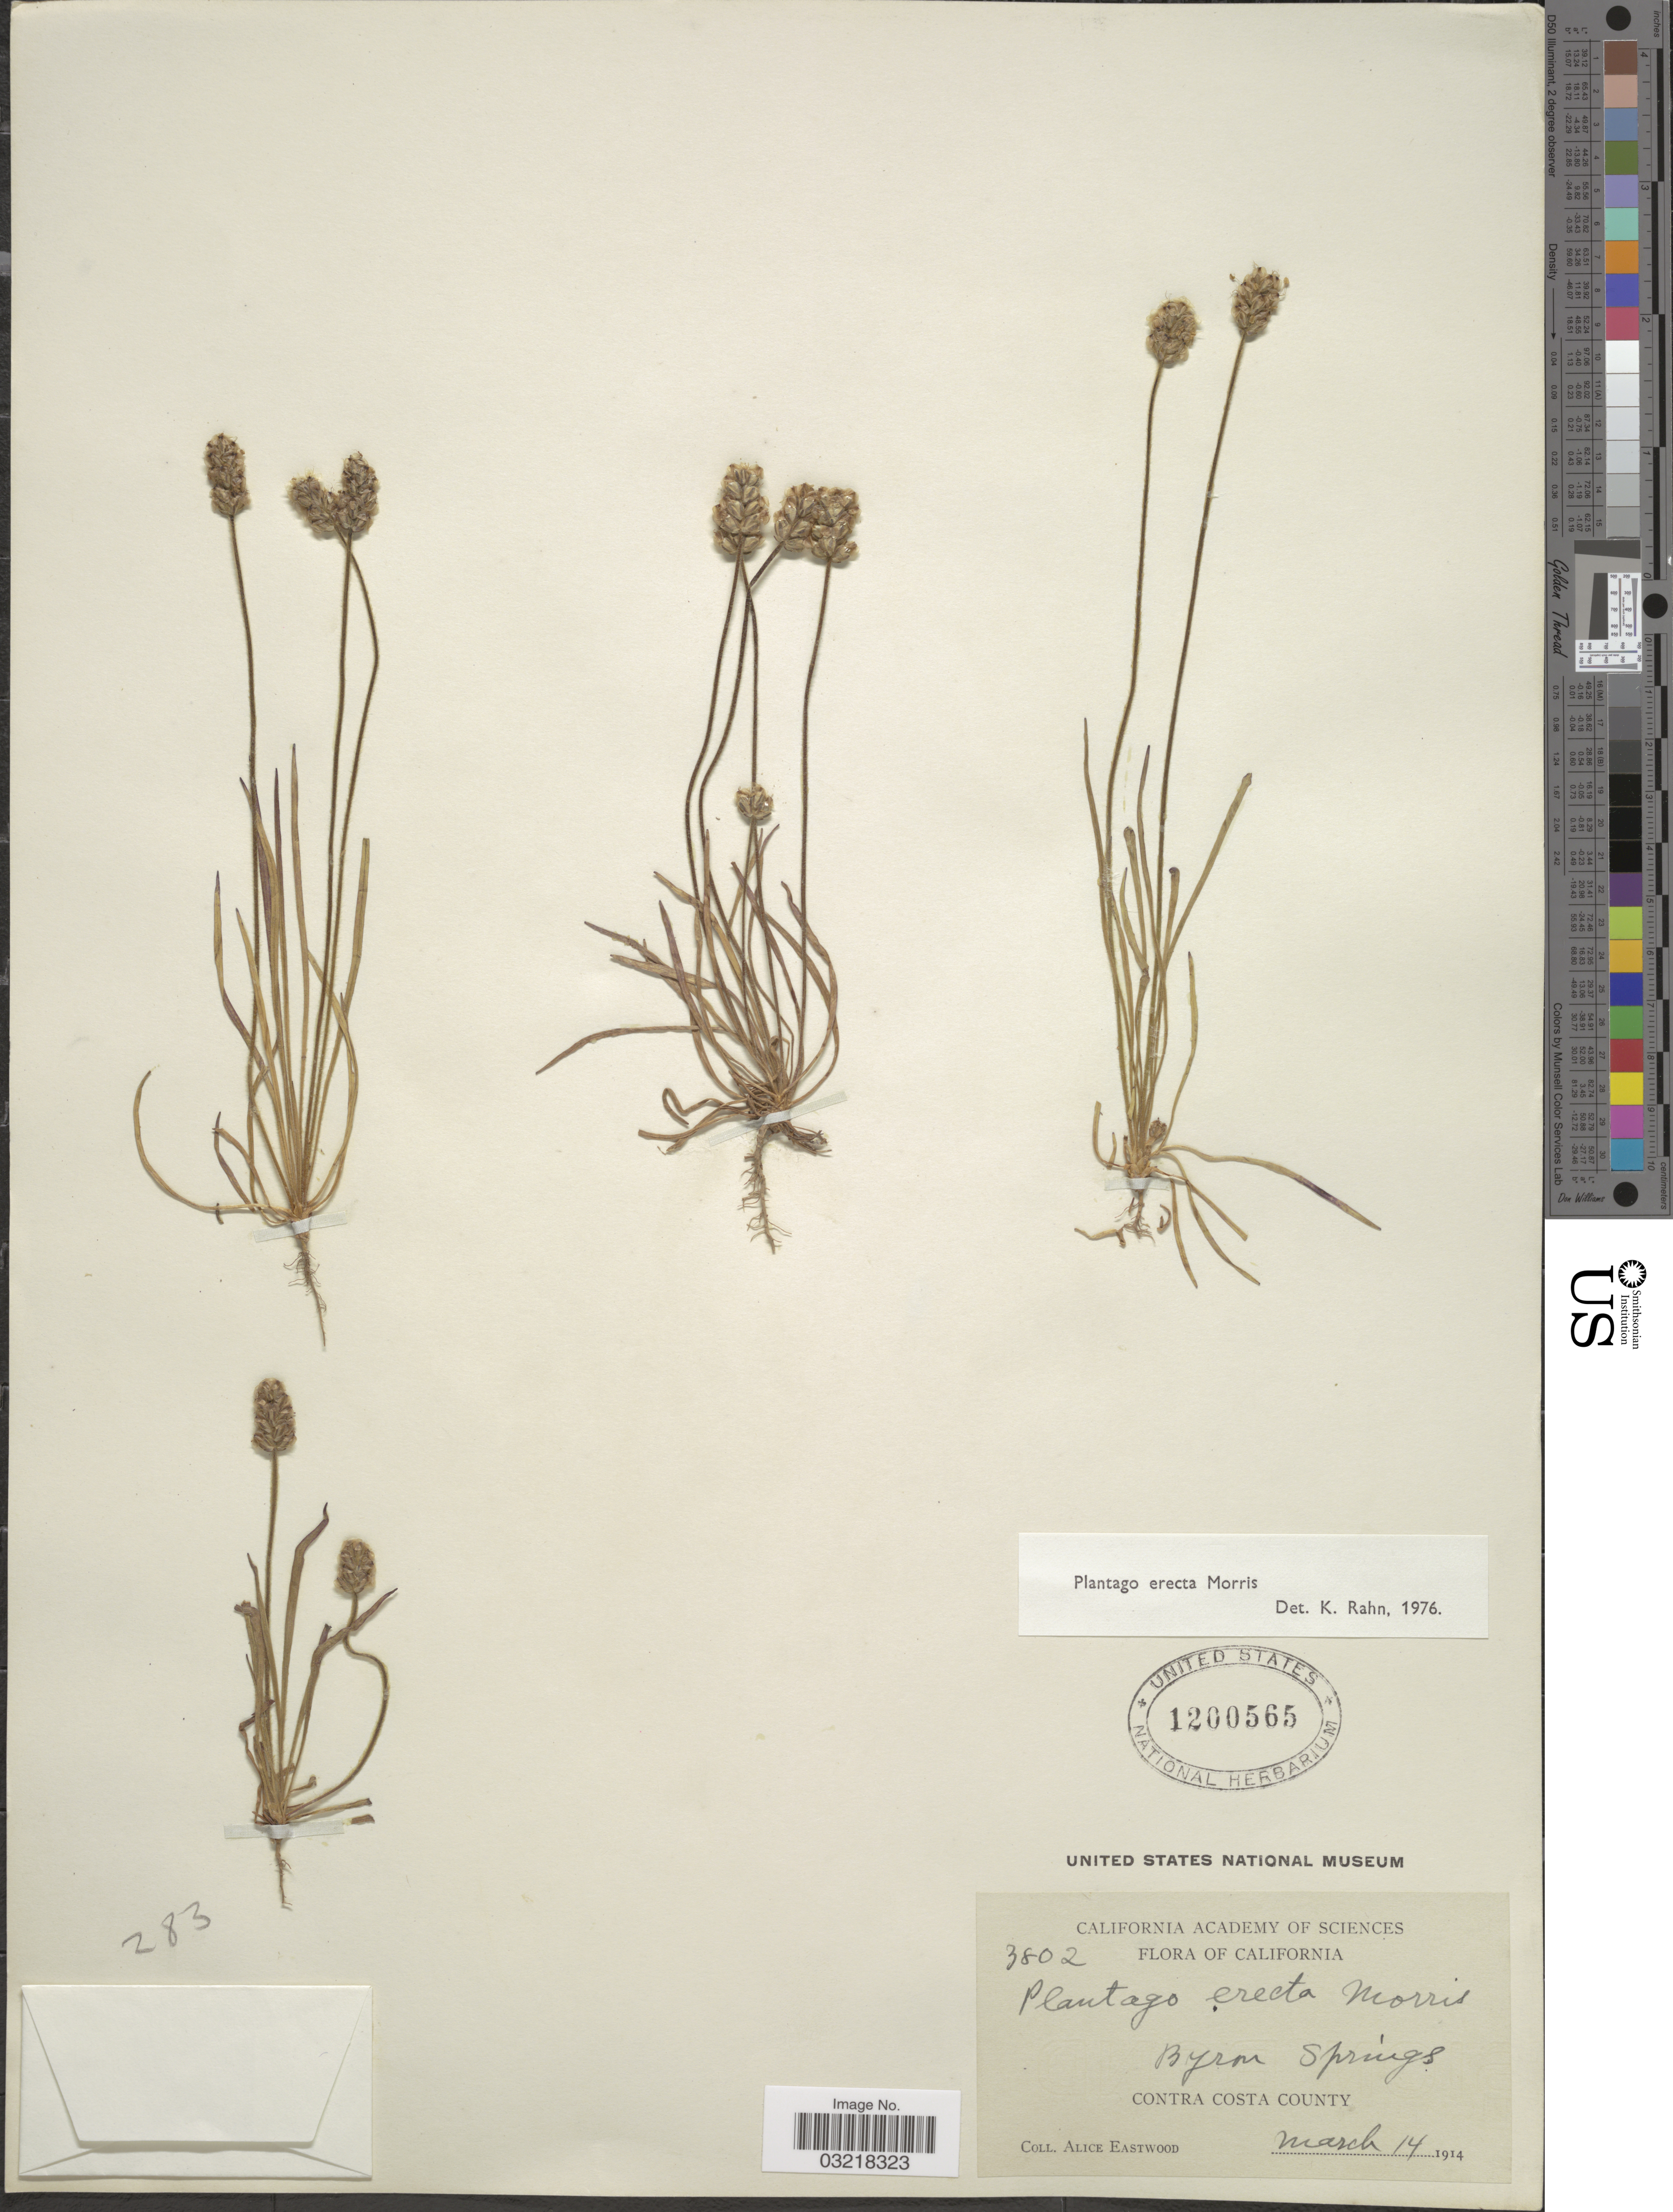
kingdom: Plantae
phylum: Tracheophyta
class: Magnoliopsida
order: Lamiales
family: Plantaginaceae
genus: Plantago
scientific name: Plantago erecta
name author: Morris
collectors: A. Eastwood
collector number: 3802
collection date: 1914-03-14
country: United States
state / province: California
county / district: Contra Costa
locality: Byron Springs. Contra Costa County.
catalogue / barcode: US 1200565